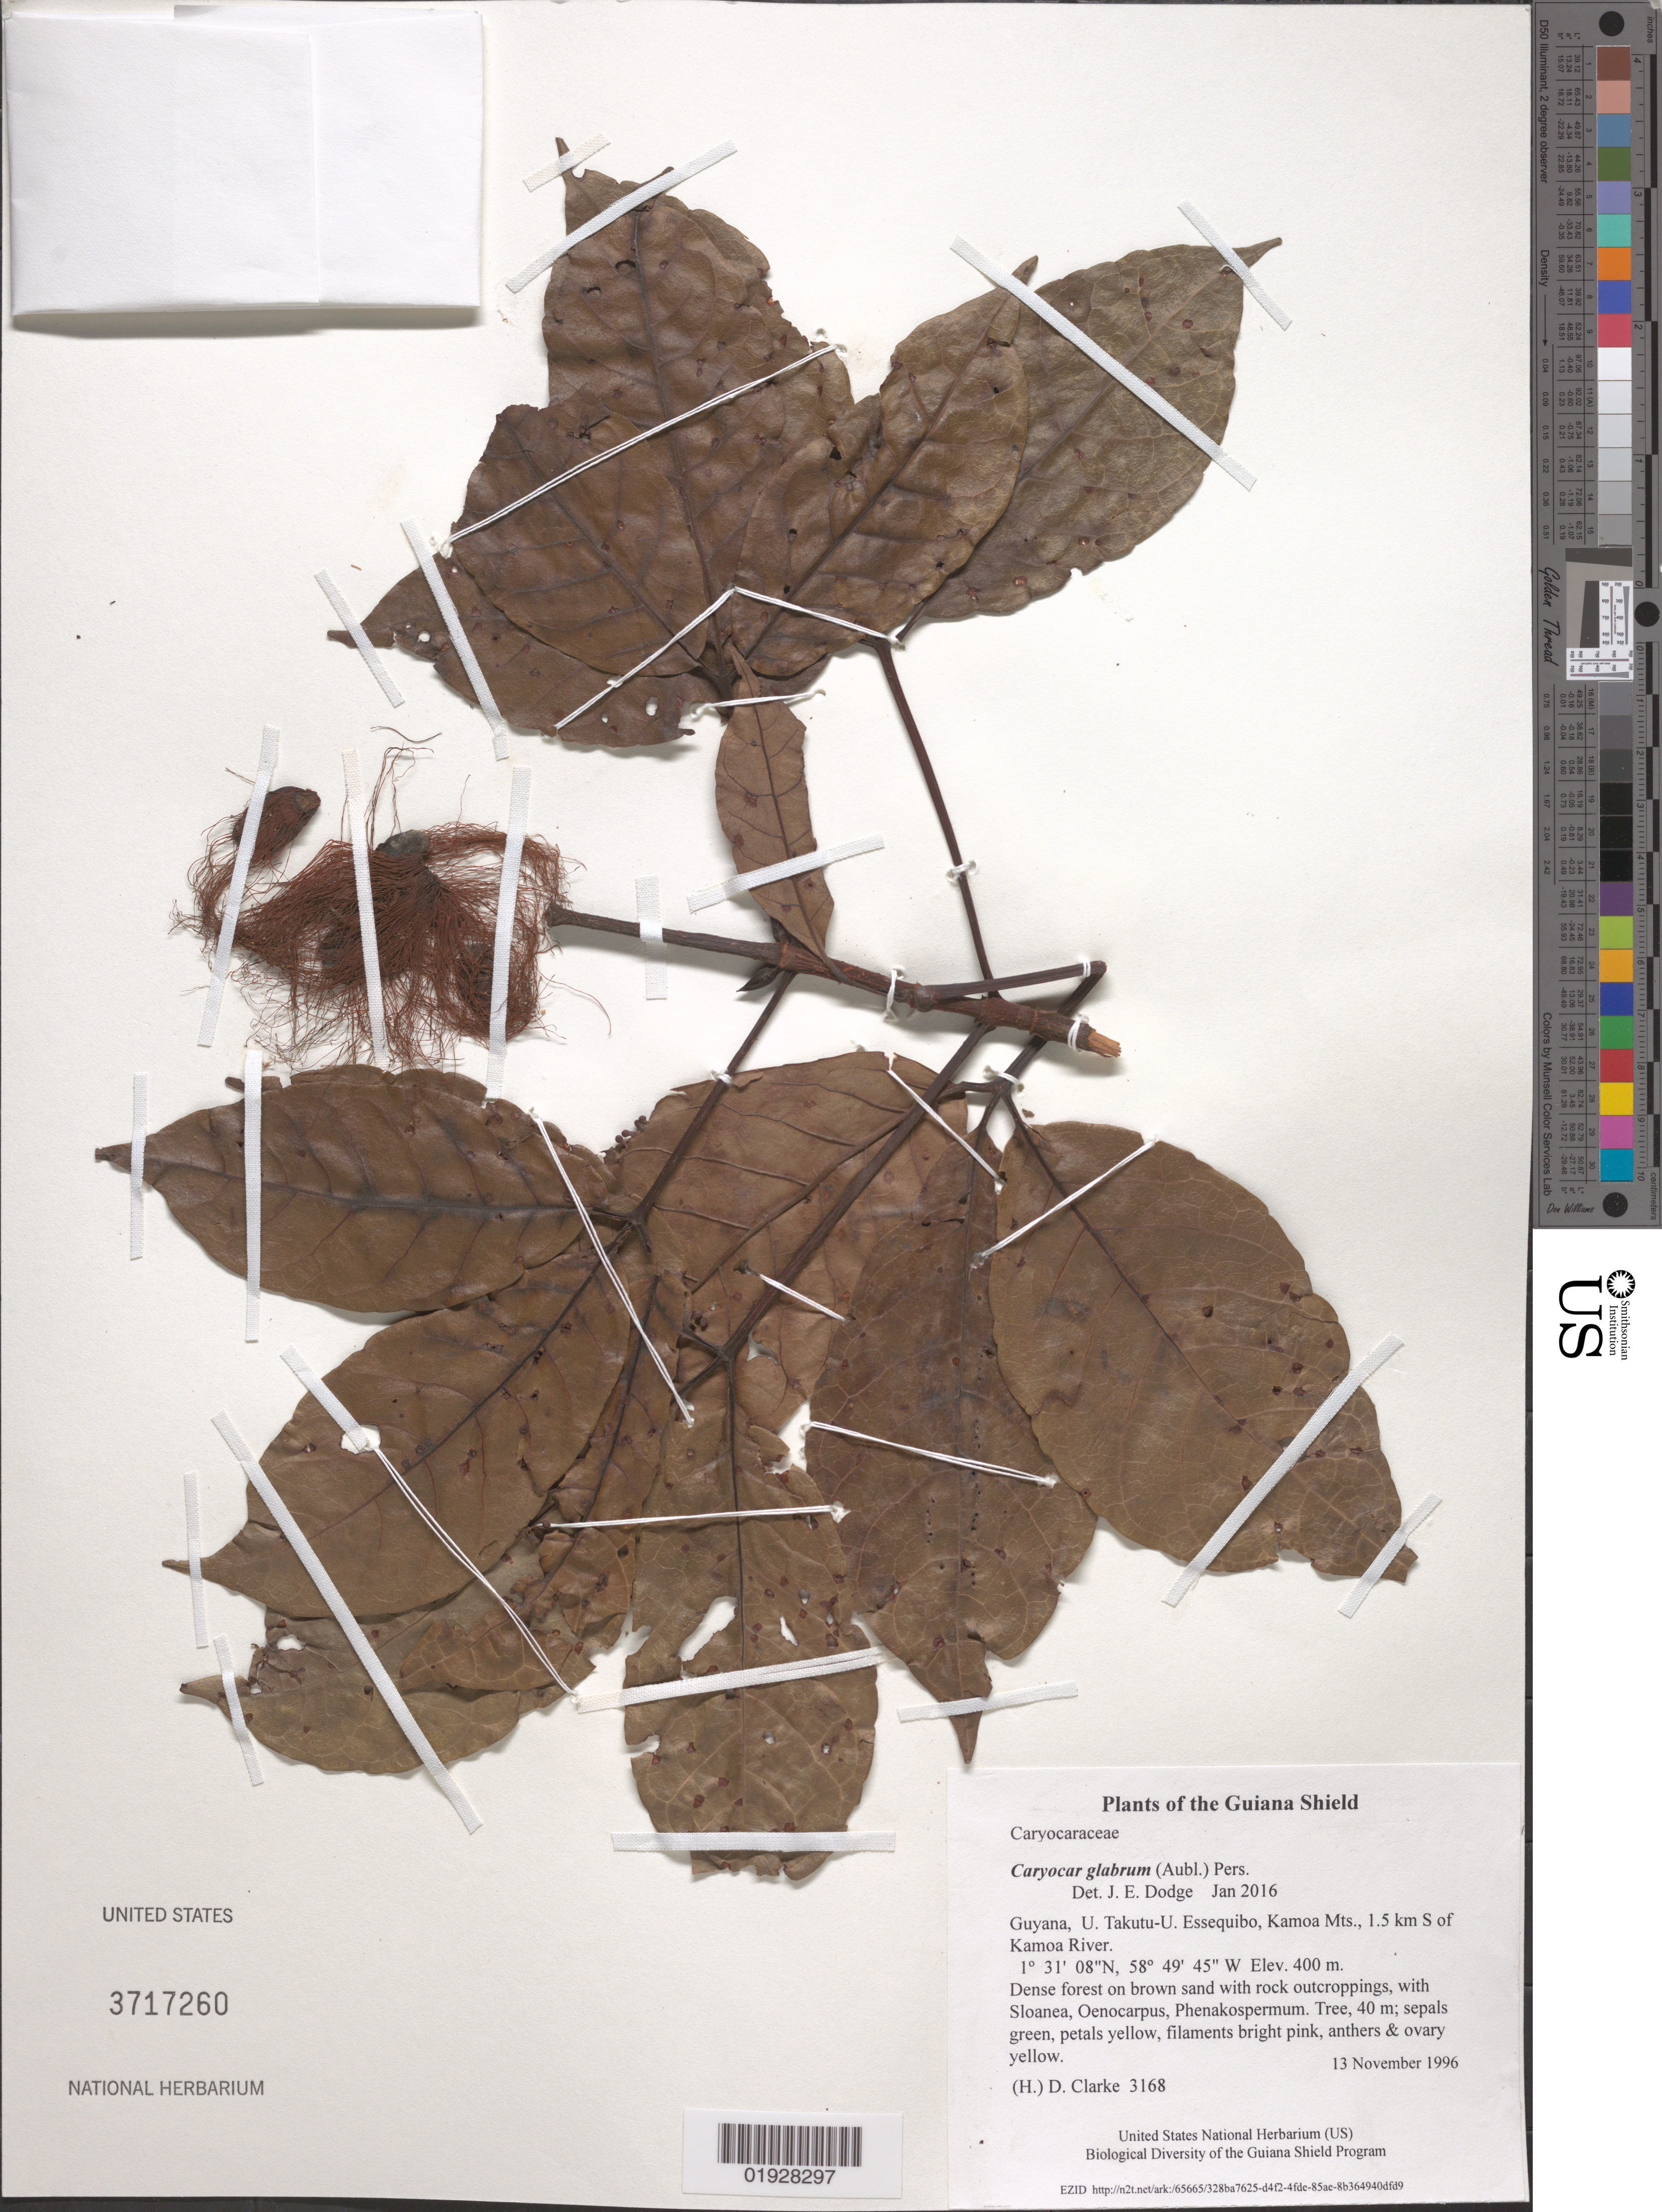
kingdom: Plantae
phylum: Tracheophyta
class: Magnoliopsida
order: Malpighiales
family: Caryocaraceae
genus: Caryocar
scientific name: Caryocar glabrum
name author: (Aubl.) Pers.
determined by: Dodge, J. E.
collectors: H. D. Clarke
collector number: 3168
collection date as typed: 13 November 1996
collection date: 1996-11-13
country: Guyana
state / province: U. Takutu-U. Essequibo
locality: Kamoa Mts., 1.5 km S of Kamoa River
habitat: Dense forest on brown sand with rock outcroppings, with Sloanea, Oenocarpus, Phenakospermum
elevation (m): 400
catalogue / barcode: US 3717260